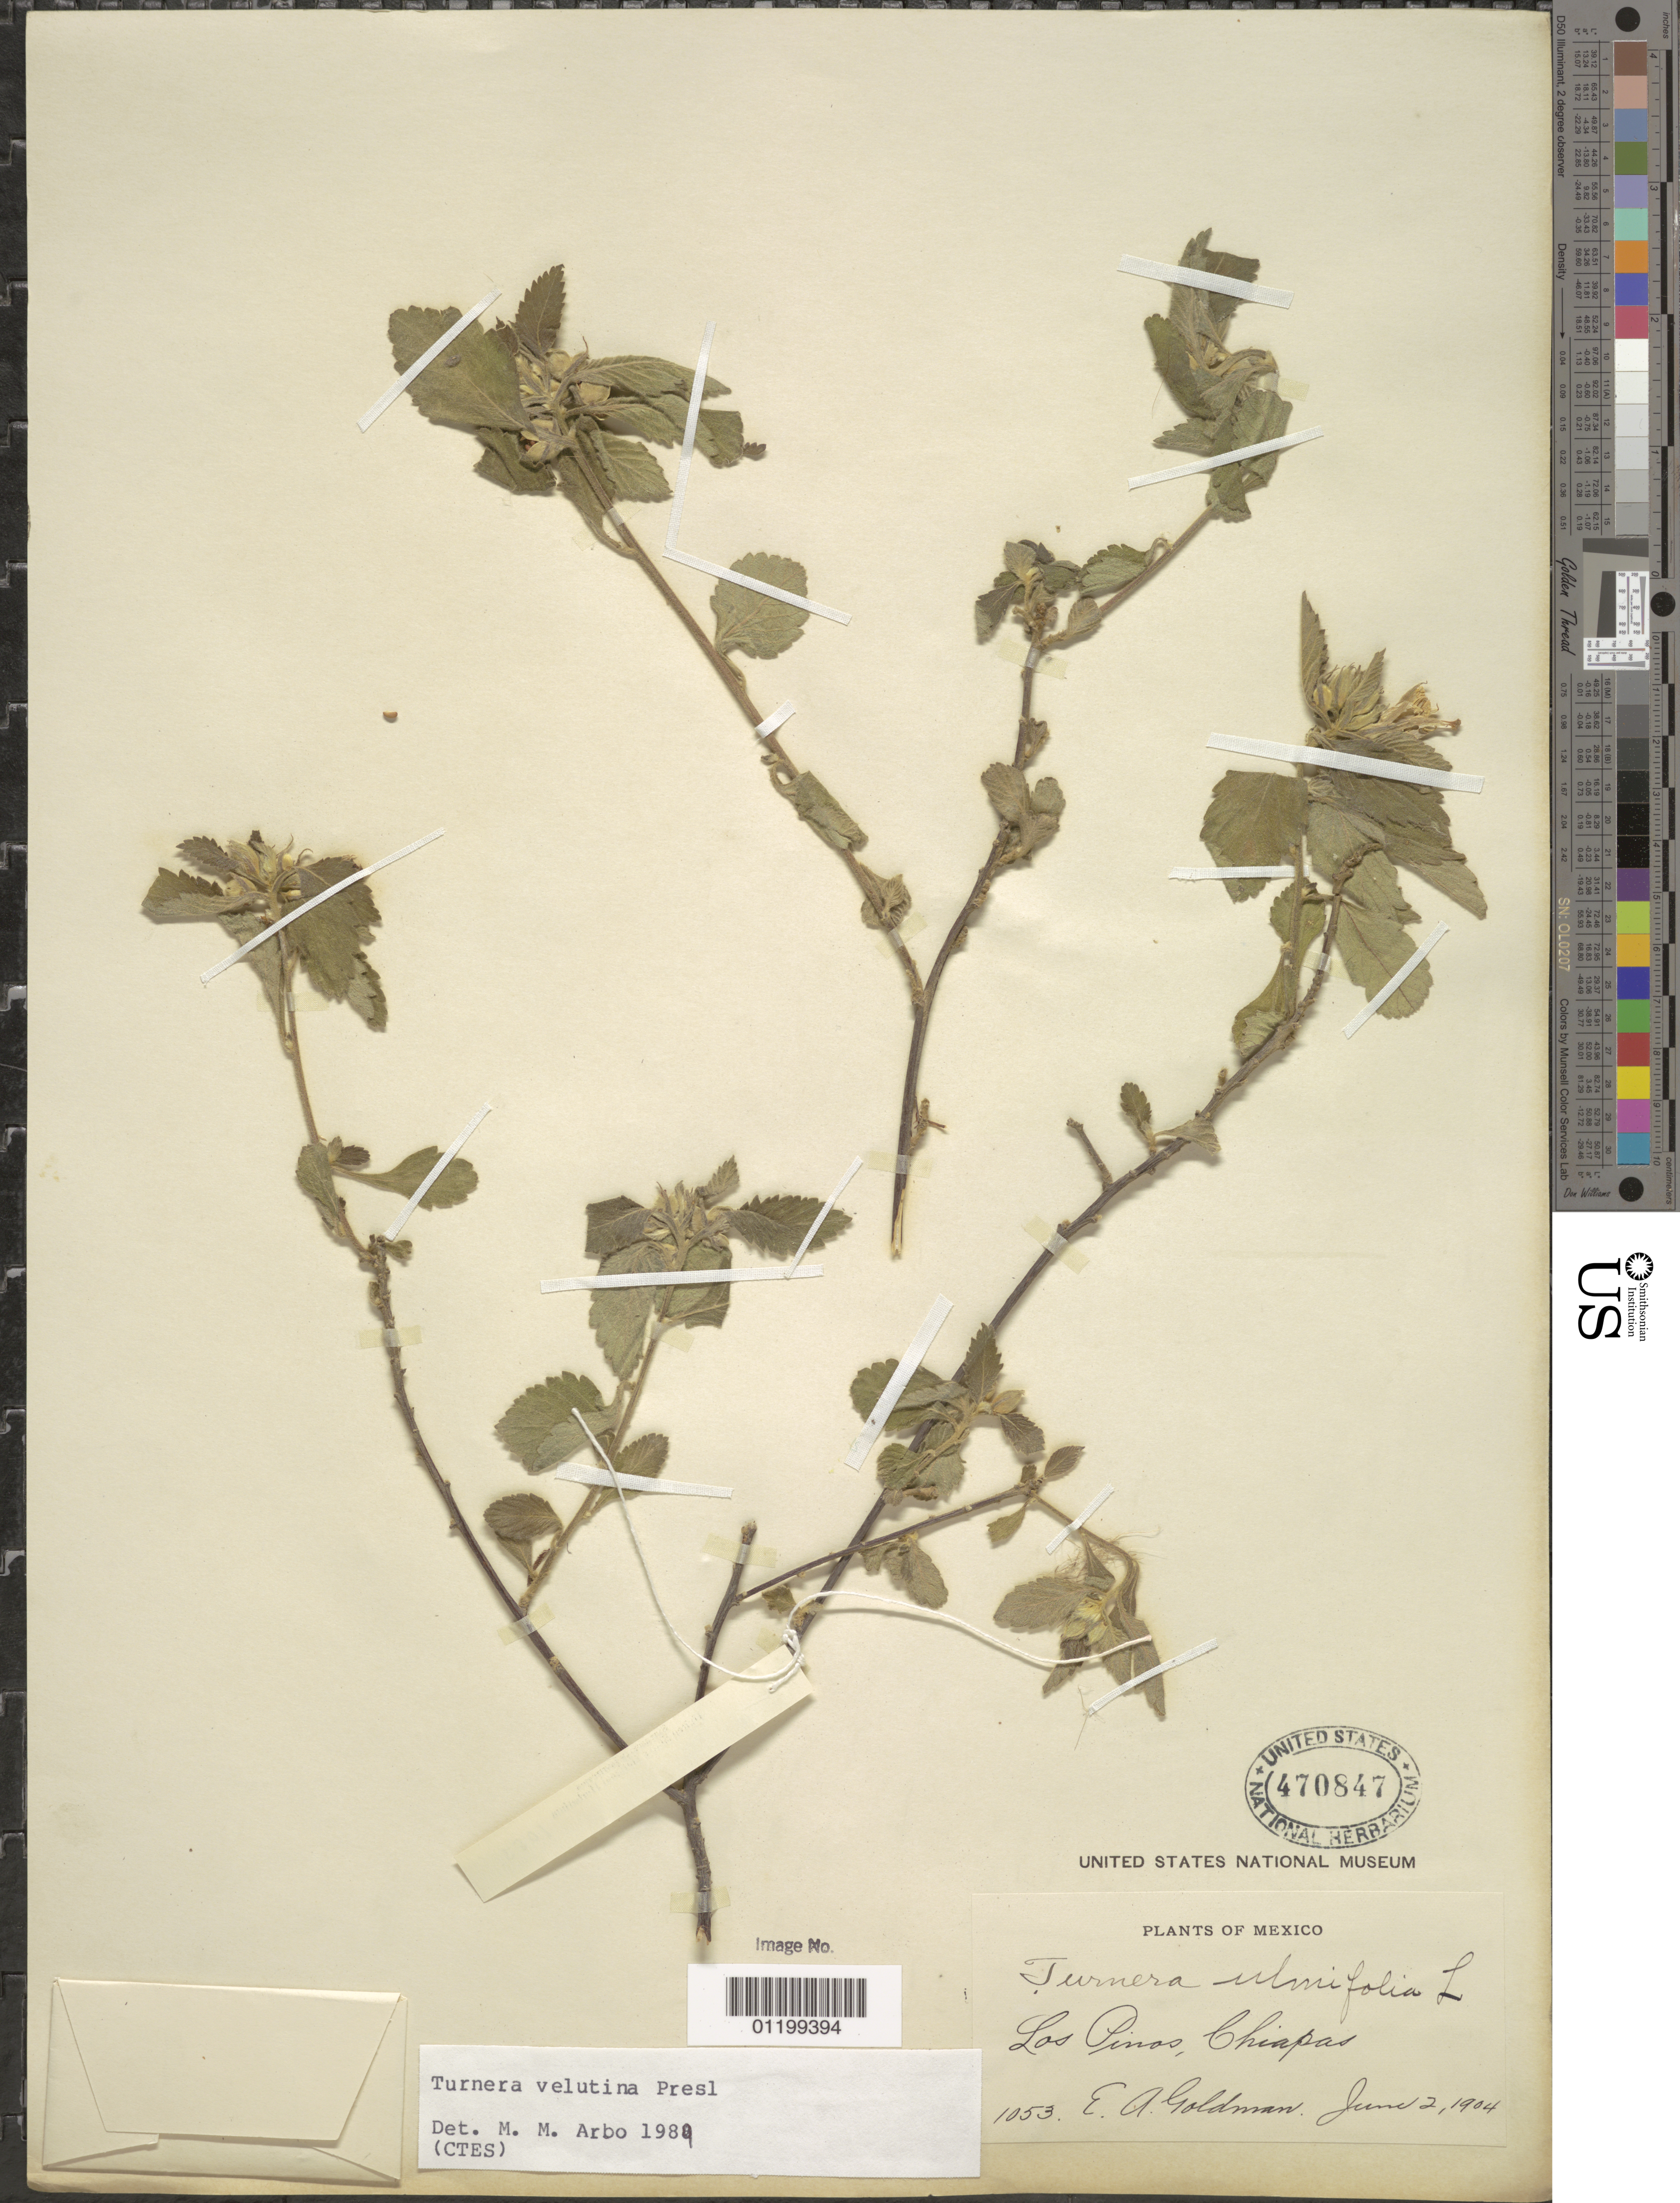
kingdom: Plantae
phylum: Tracheophyta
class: Magnoliopsida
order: Malpighiales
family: Turneraceae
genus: Turnera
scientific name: Turnera velutina Benth., nom. illeg.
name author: Benth.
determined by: Arbo, M. M.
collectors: E. A. Goldman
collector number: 1053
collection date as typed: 02 Jun 1904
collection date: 1904-06-02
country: Mexico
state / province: Chiapas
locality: Los Pinas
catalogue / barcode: US 470847